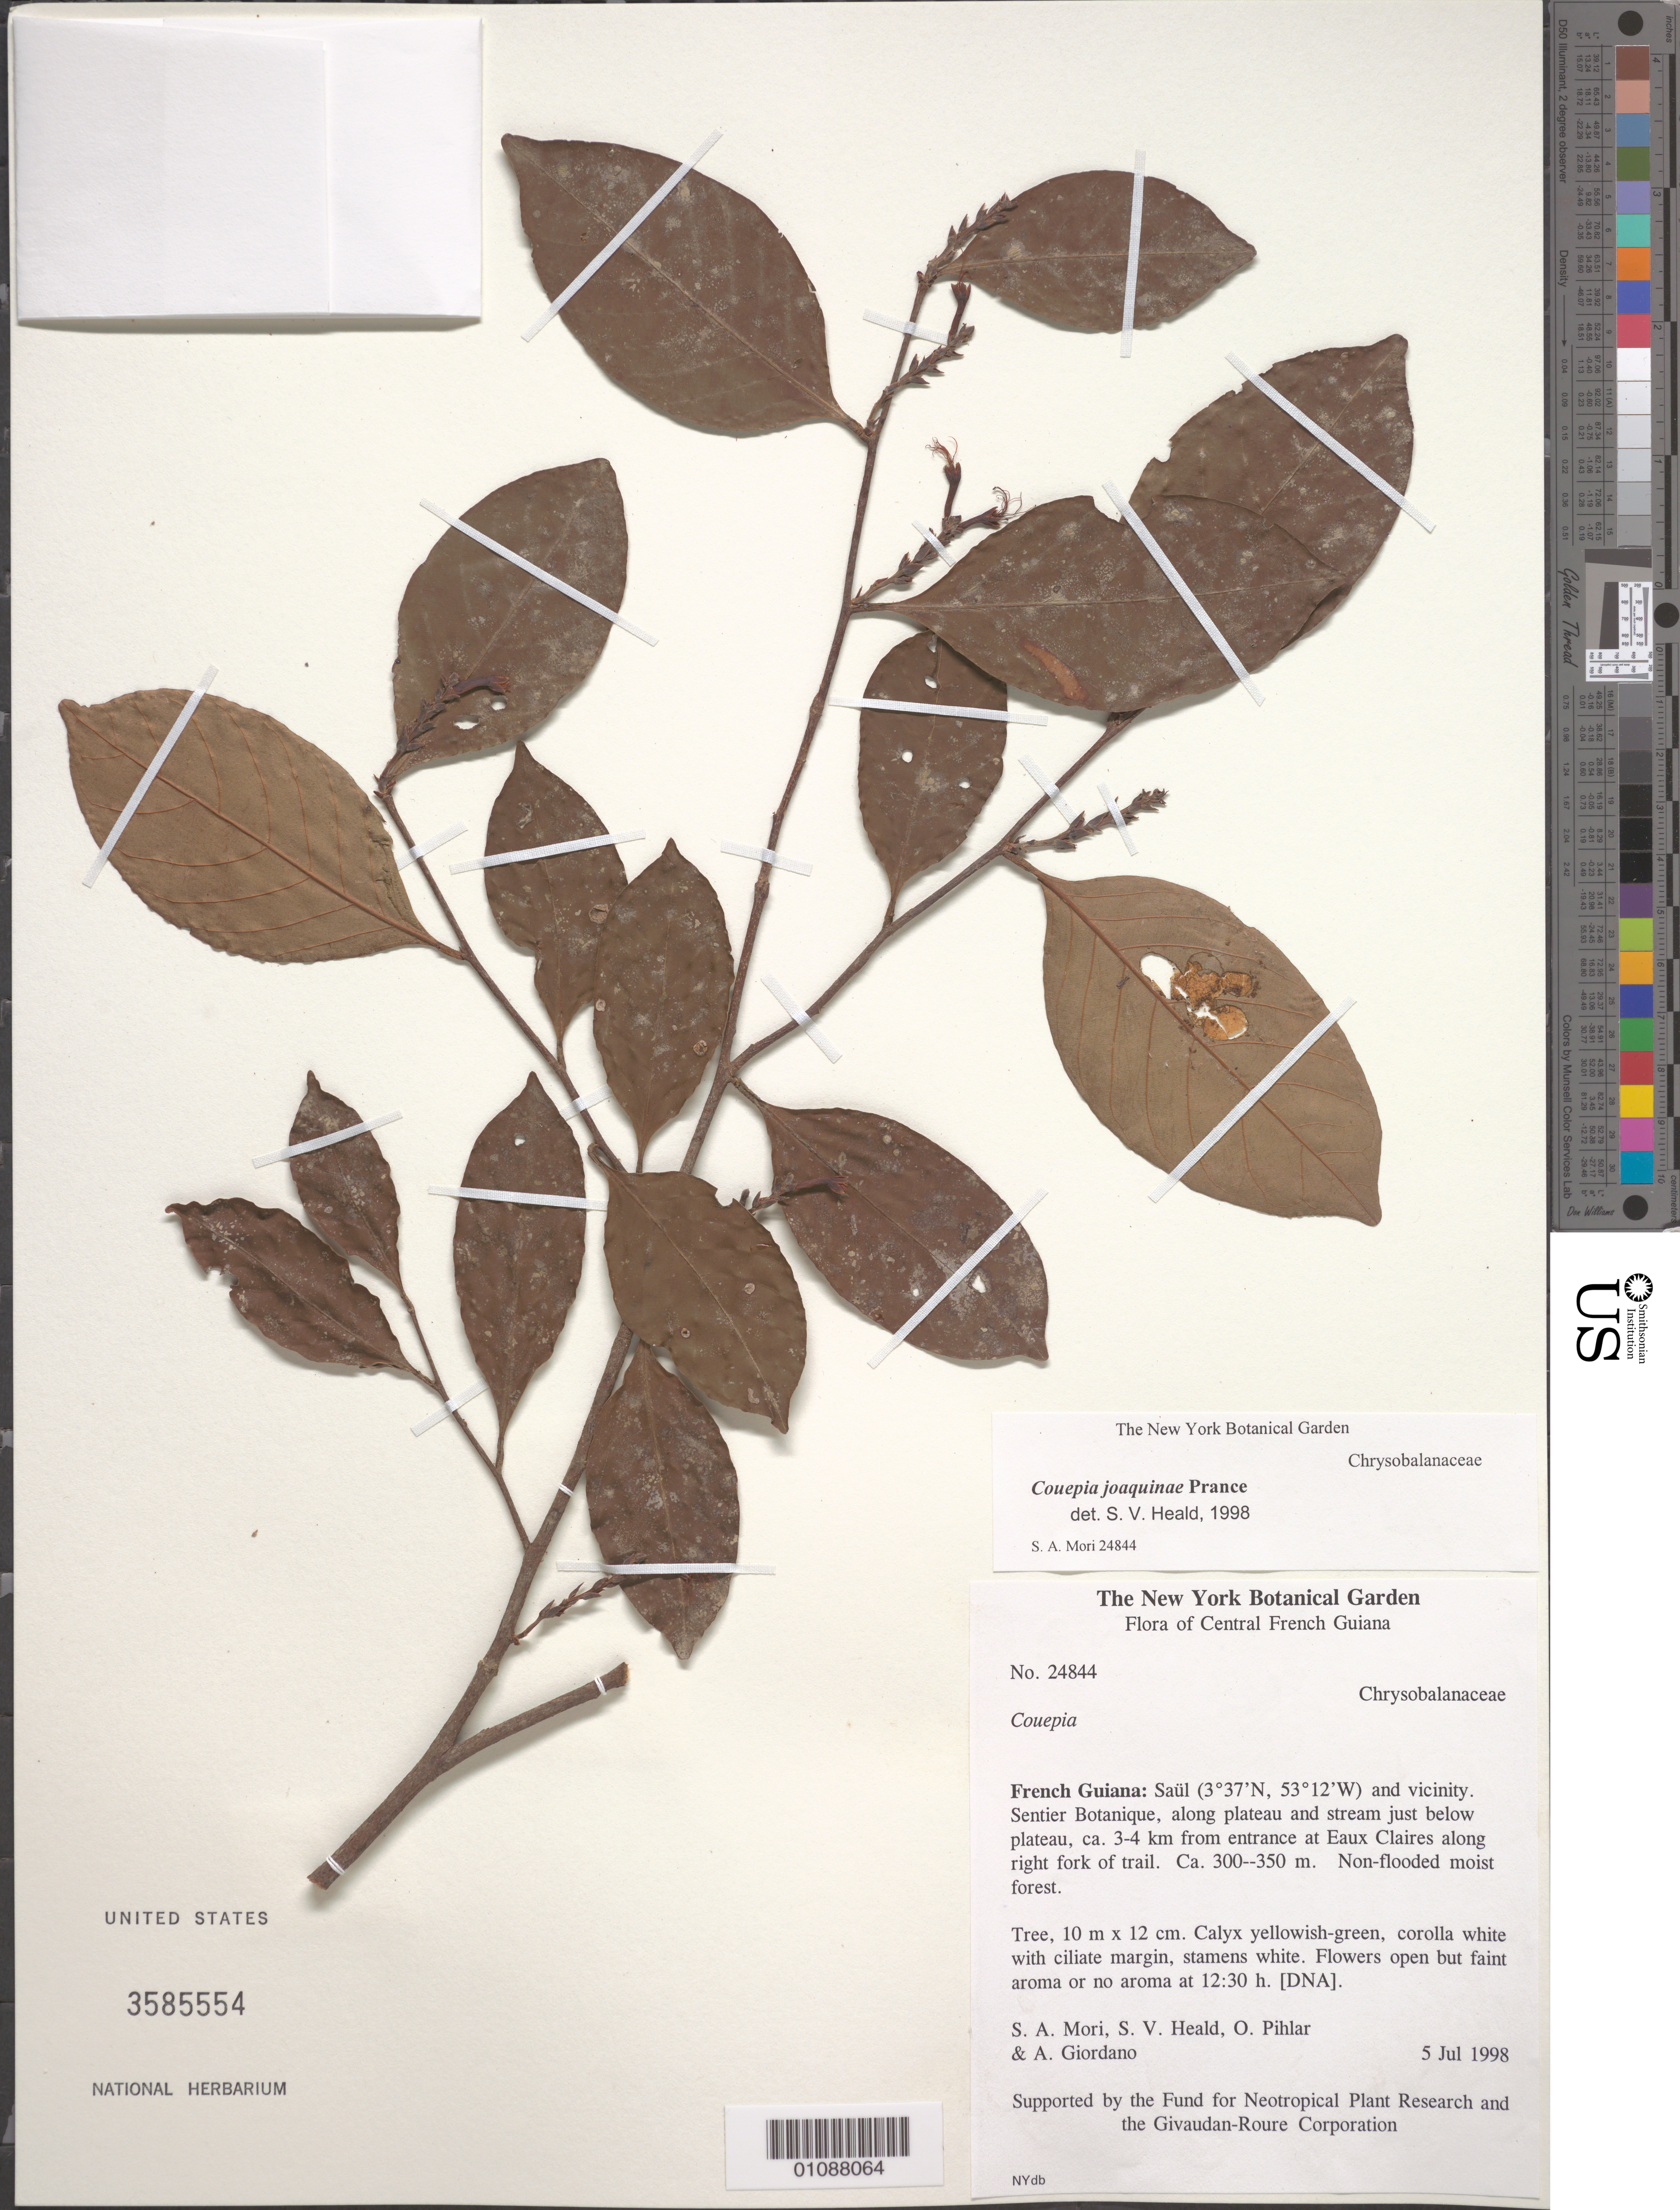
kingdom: Plantae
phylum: Tracheophyta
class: Magnoliopsida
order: Malpighiales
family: Chrysobalanaceae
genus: Couepia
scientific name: Couepia joaquinae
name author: Prance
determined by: Heald, S. V.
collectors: S. Mori, S. Heald, O. Pihlar & A. Giordano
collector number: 24844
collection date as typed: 5-Jul-98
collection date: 1998-07-05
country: French Guiana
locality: Saül and vic., Sentier Botanique, along plateau and stream just below plateau, ca 3-4km from entrance at Eaux Claires along right fork of trail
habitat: Non-flooded moist forest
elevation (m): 300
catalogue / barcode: US 3585554